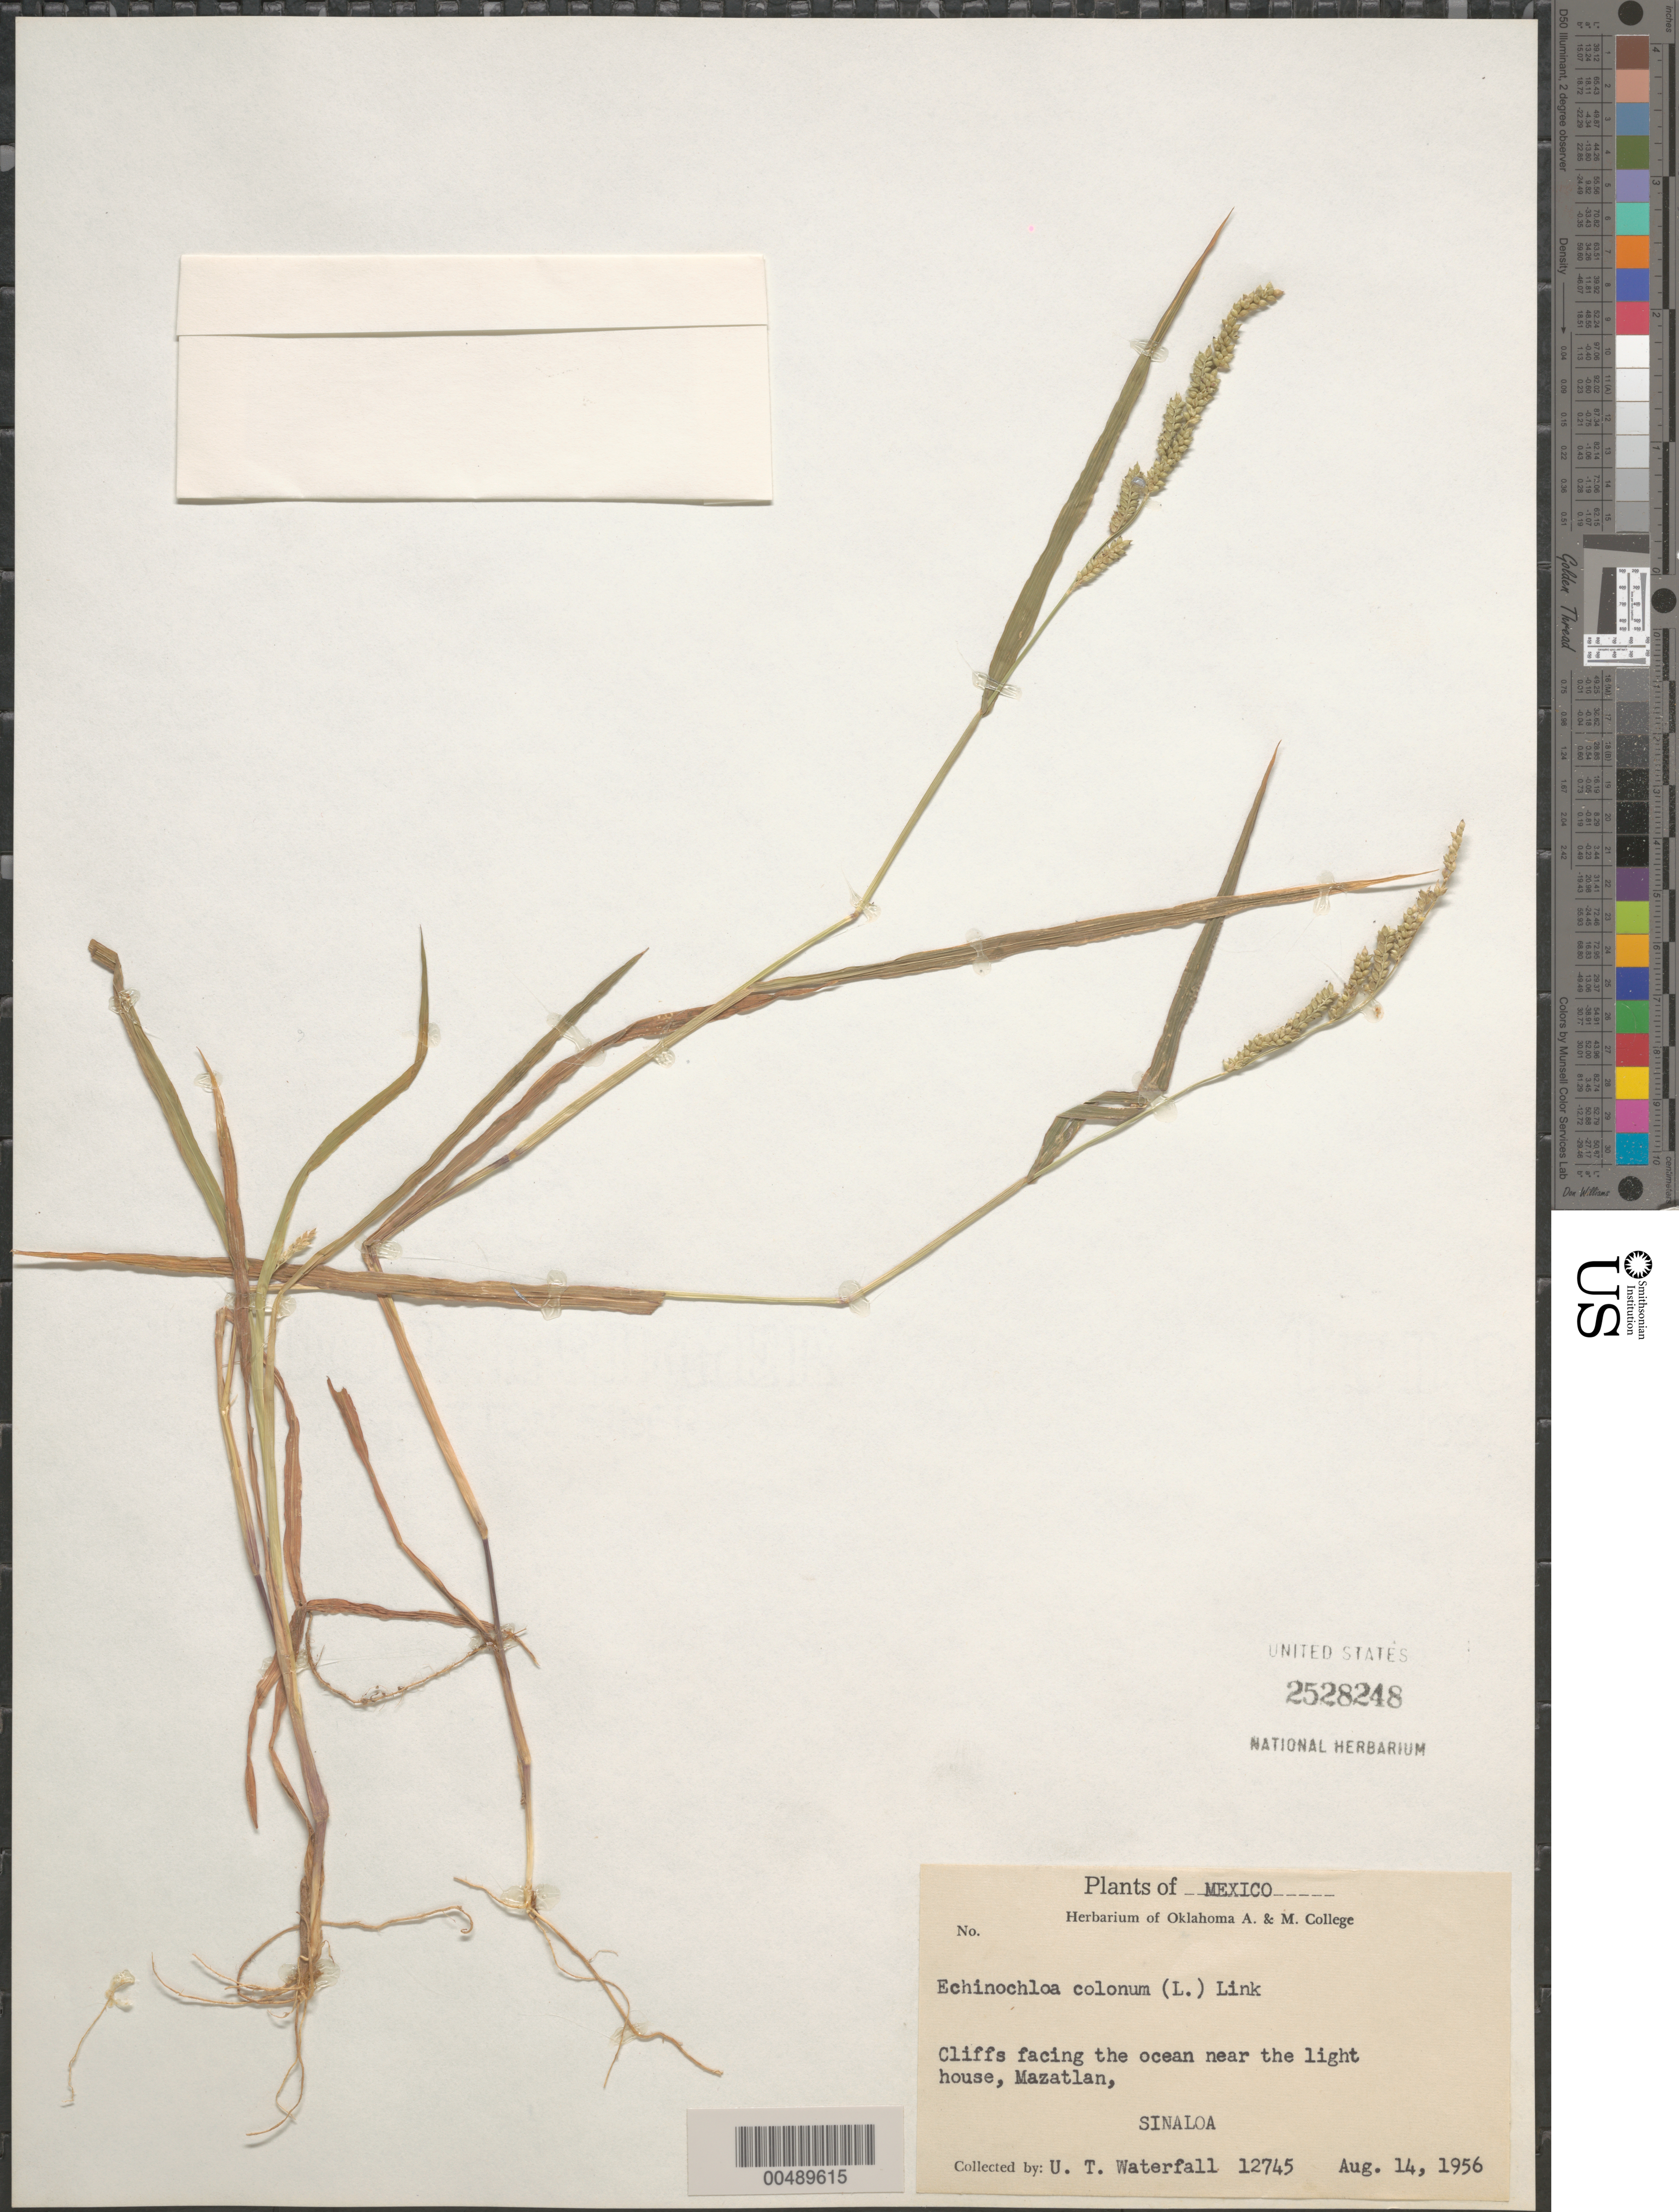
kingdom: Plantae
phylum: Tracheophyta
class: Liliopsida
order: Poales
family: Poaceae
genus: Echinochloa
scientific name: Echinochloa colona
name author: (L.) Link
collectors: U. T. Waterfall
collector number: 12745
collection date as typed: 14 Aug 1956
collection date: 1956-08-14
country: Mexico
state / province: Sinaloa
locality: Mazatlan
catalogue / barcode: US 2528248